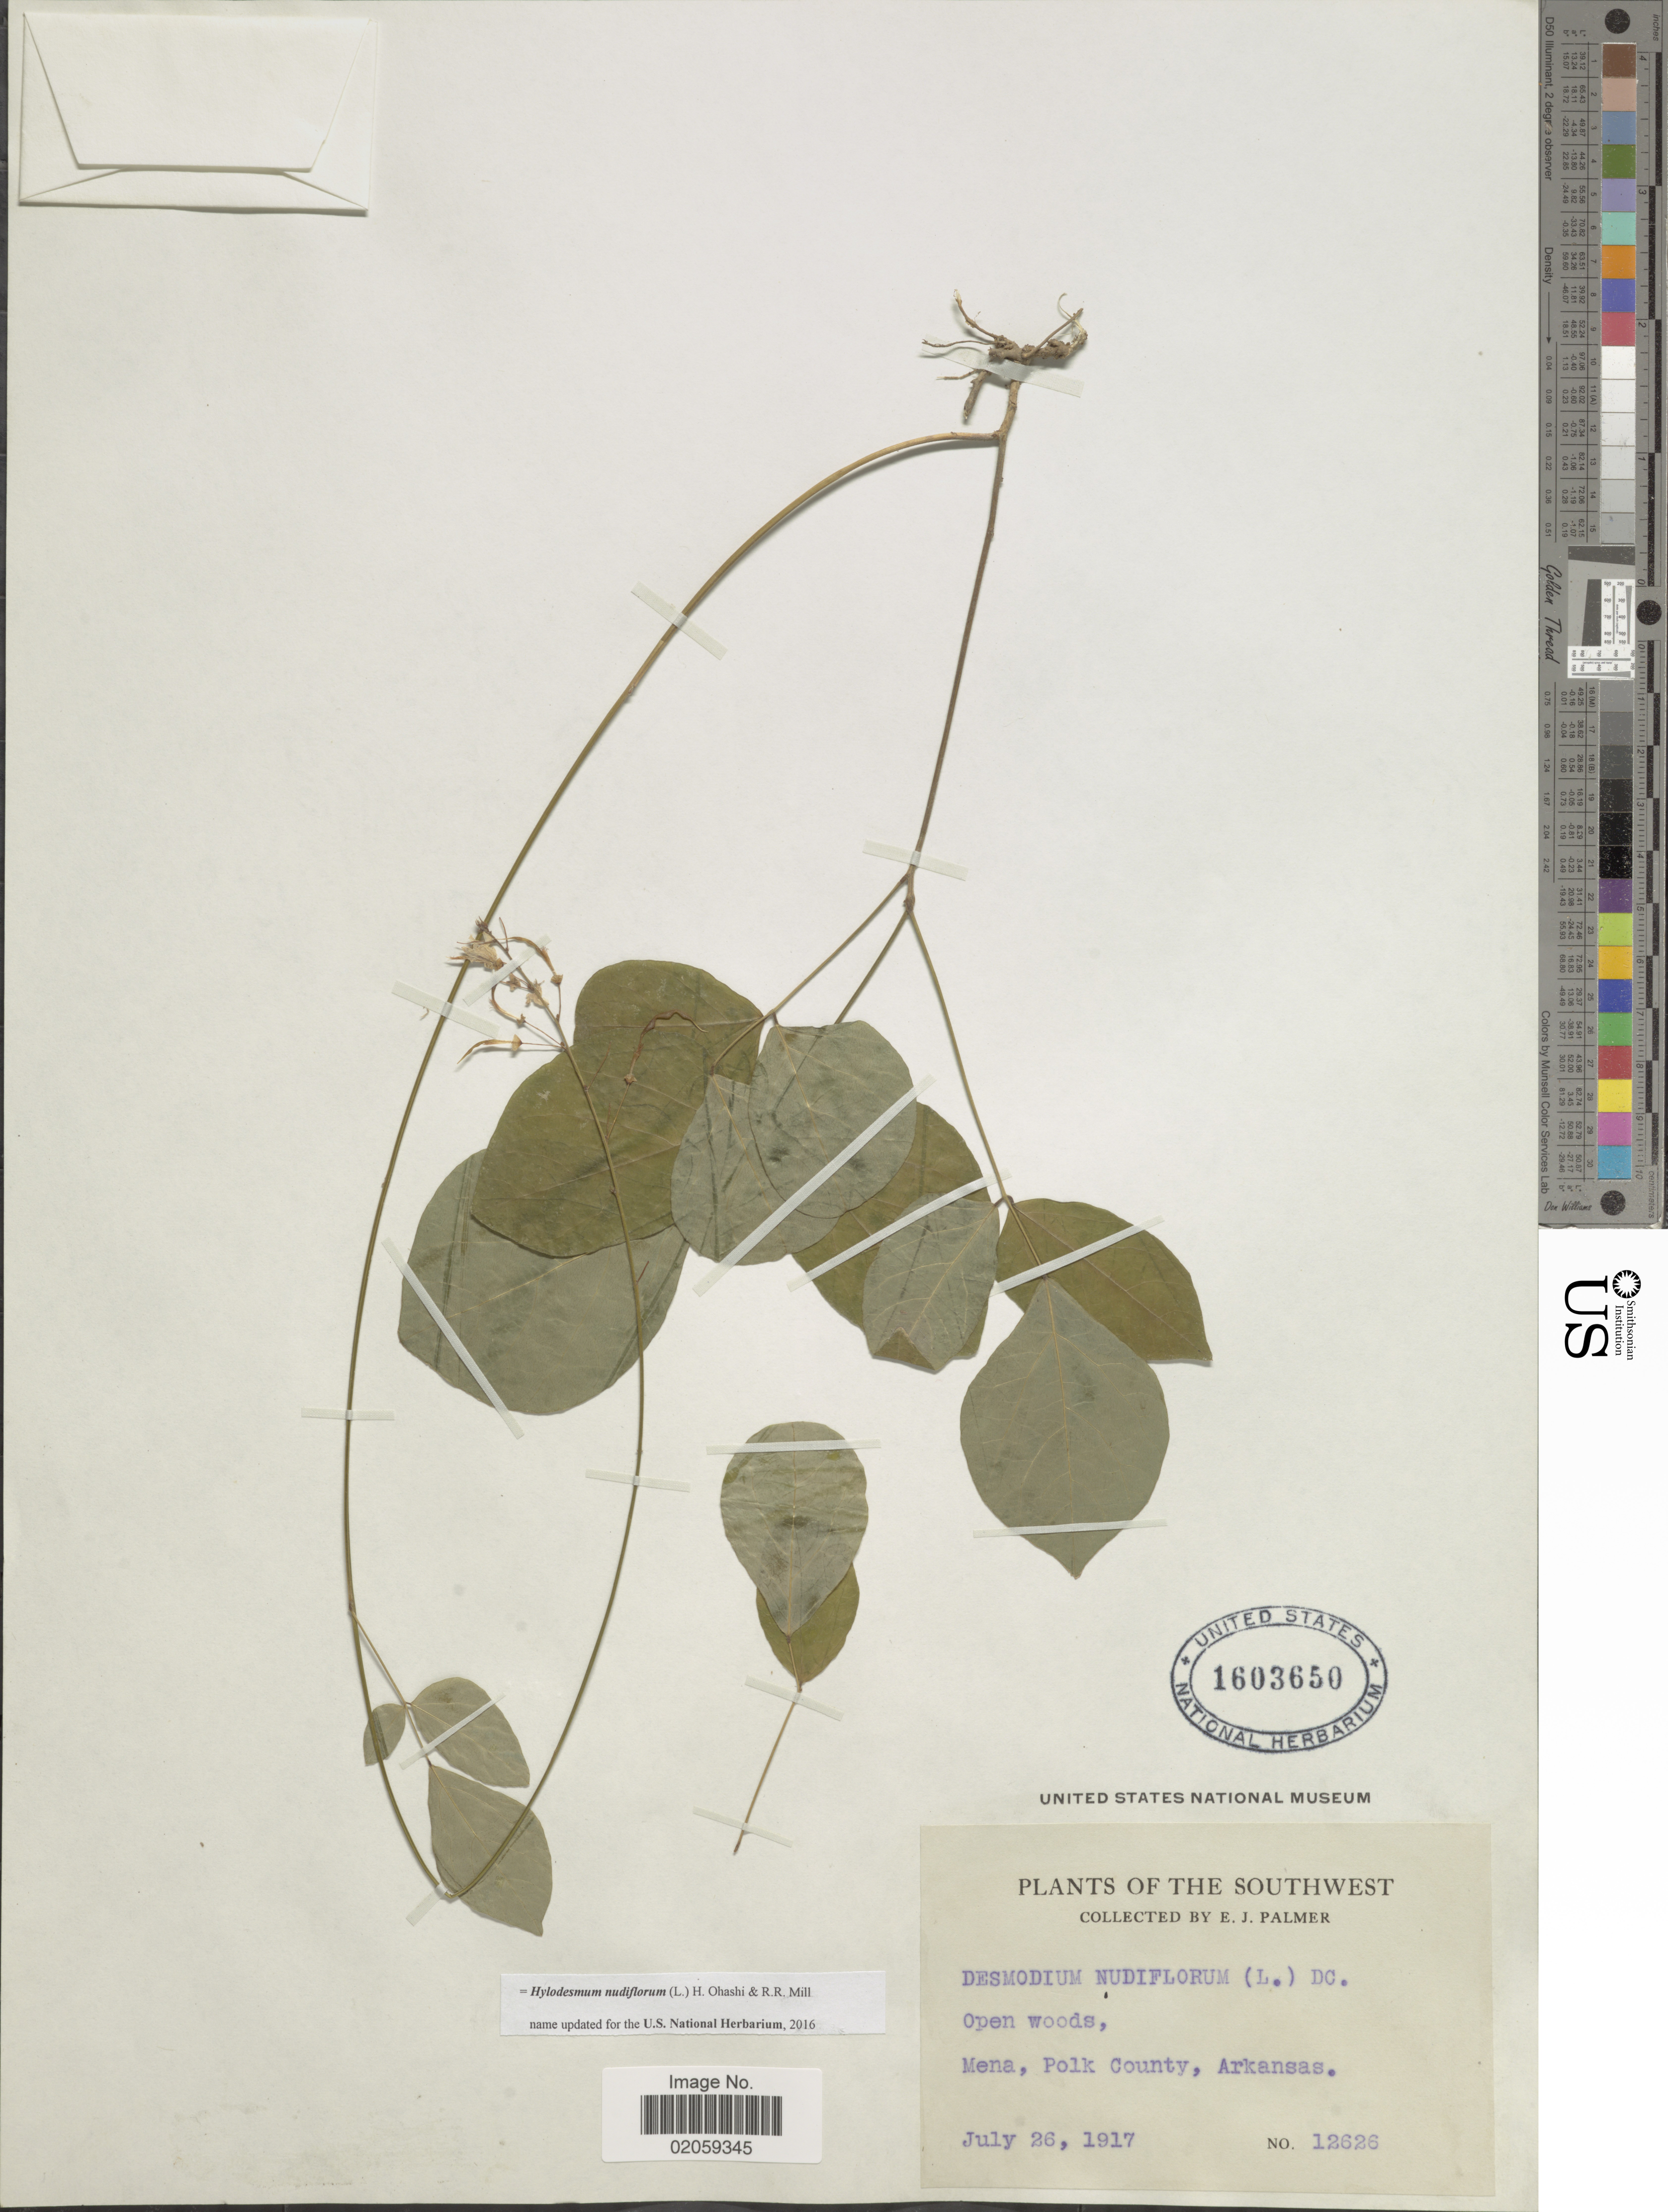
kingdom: Plantae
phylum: Tracheophyta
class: Magnoliopsida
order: Fabales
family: Fabaceae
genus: Hylodesmum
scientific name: Hylodesmum nudiflorum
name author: (L.) H. Ohashi & R.R. Mill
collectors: E. J. Palmer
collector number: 12626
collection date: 1917-07-26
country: United States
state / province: Arkansas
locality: The Southwest, Mena, Polk County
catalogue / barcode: US 1603650